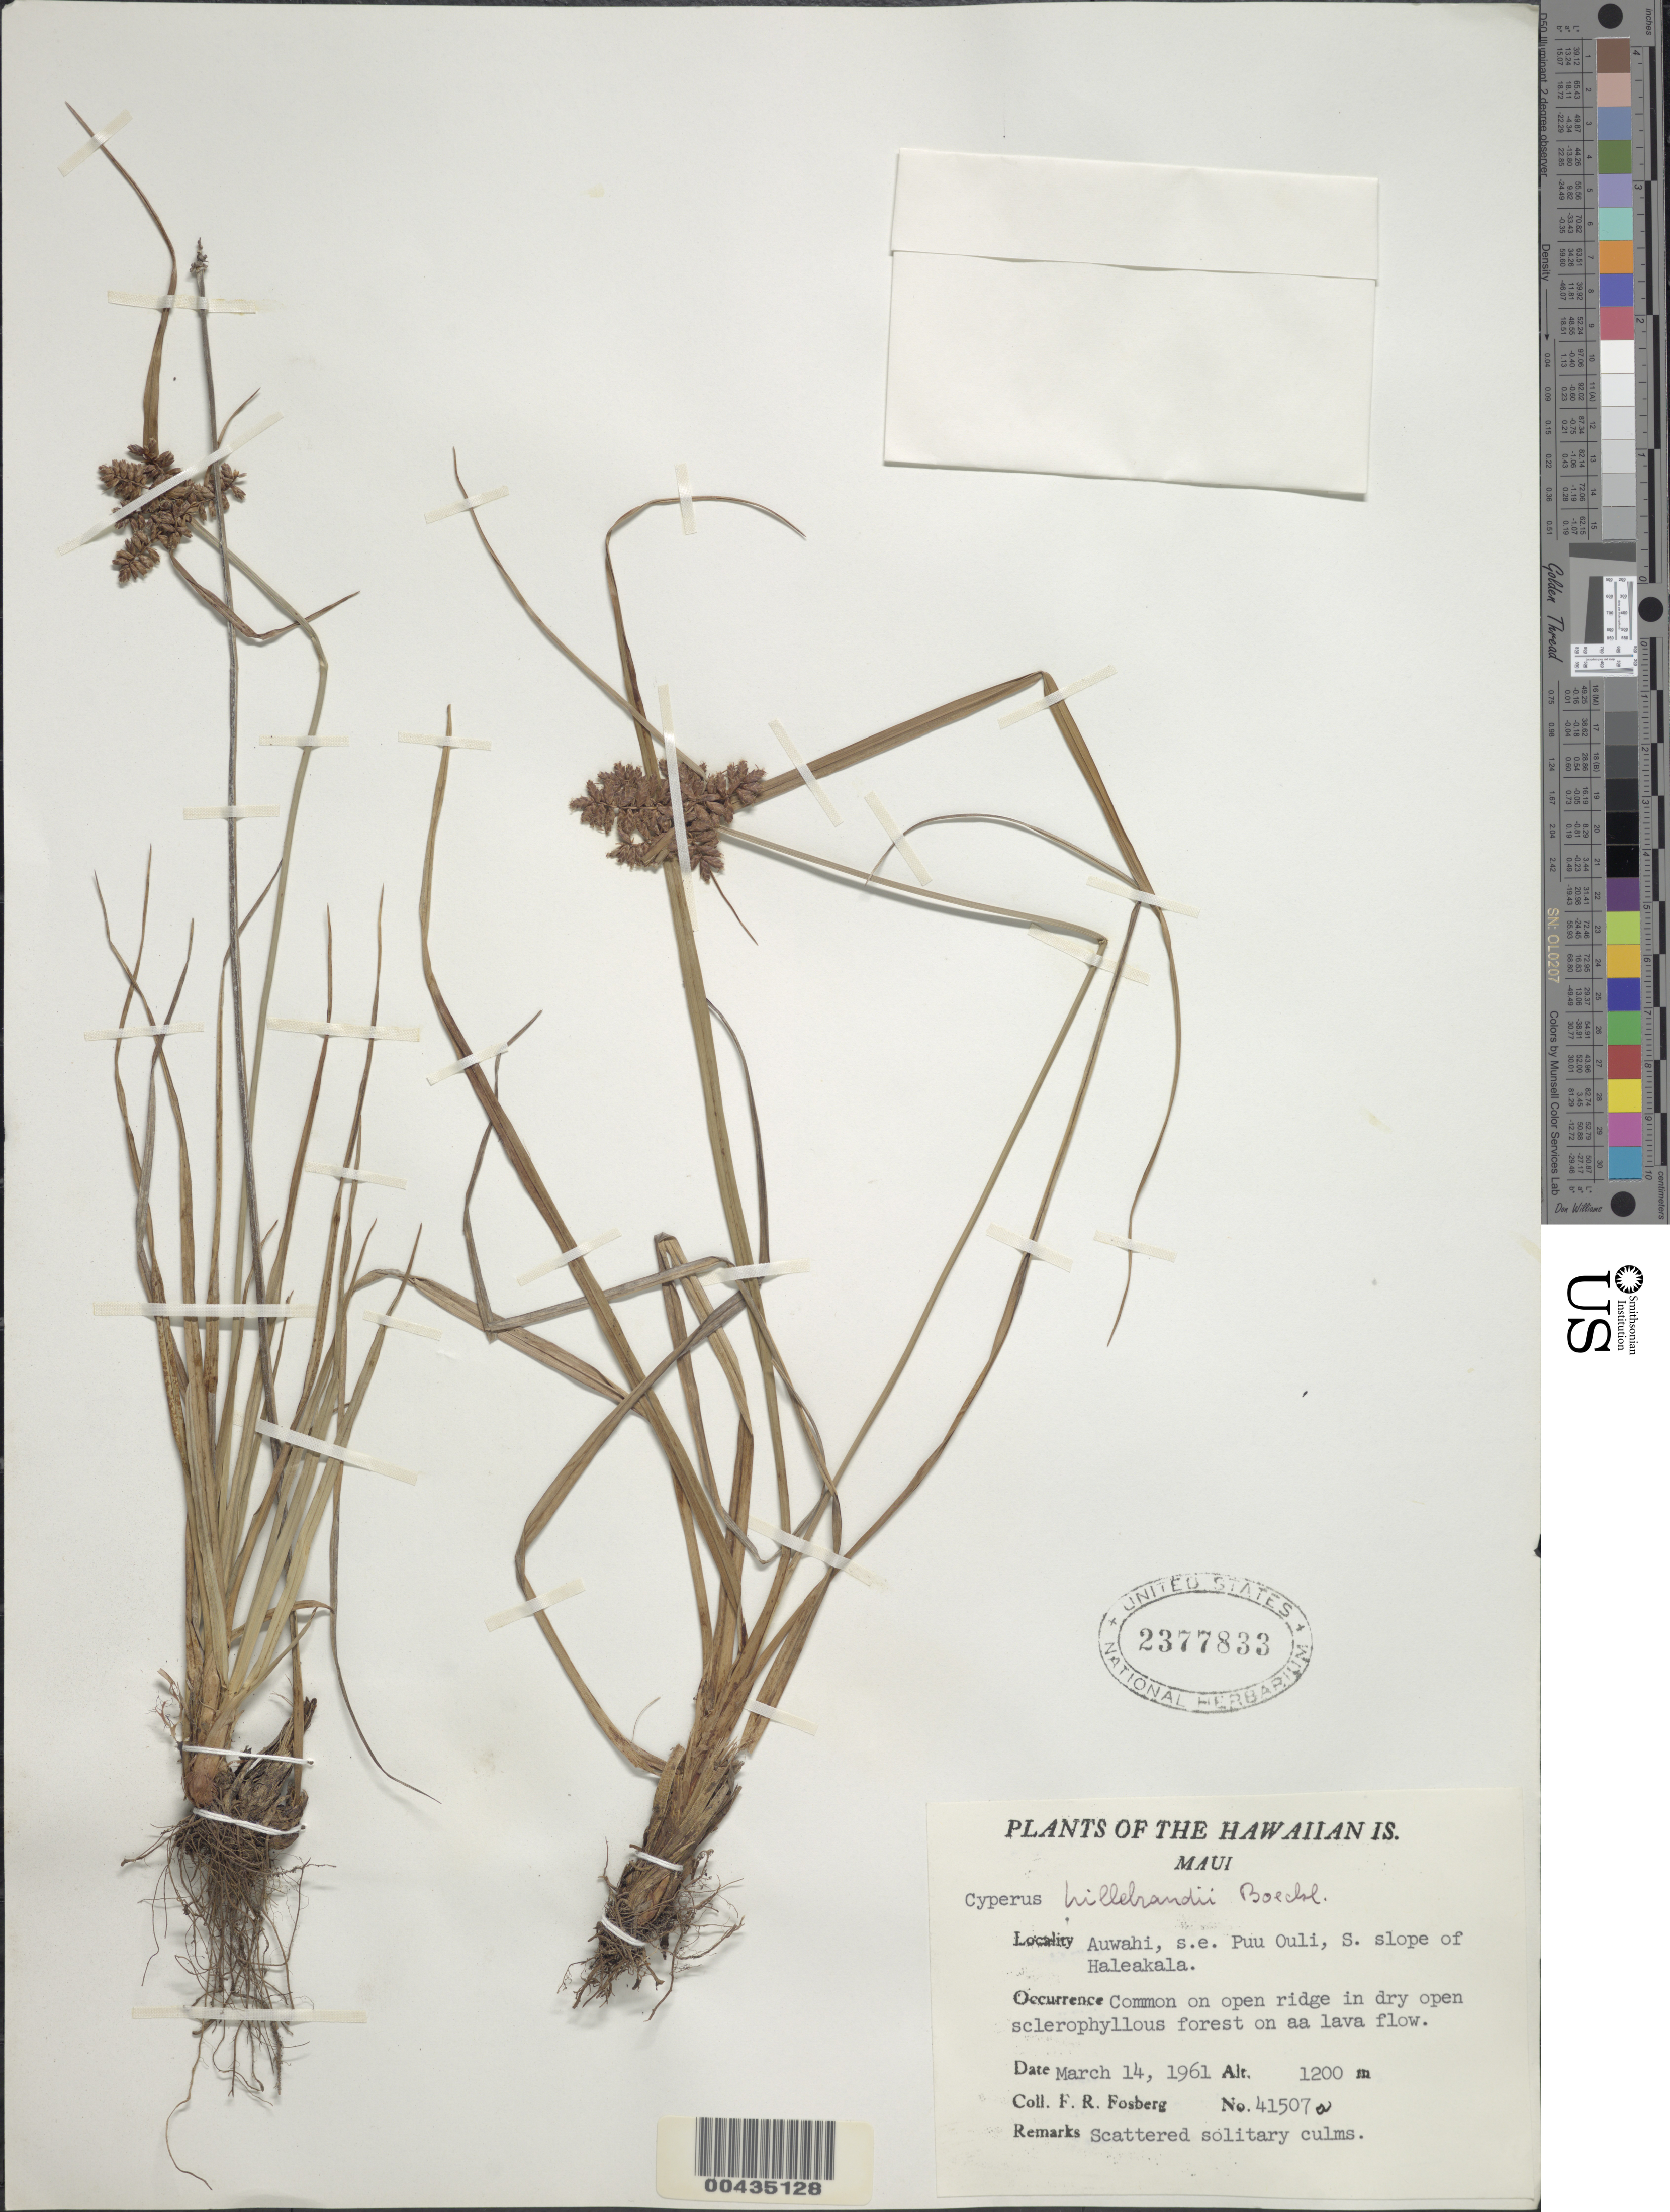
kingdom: Plantae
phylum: Tracheophyta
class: Liliopsida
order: Poales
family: Cyperaceae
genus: Cyperus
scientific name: Cyperus hillebrandii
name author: Boeckeler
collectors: F. R. Fosberg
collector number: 41507a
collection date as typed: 14 Mar 1961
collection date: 1961-03-14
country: United States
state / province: Hawaii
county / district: Maui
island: Maui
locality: Auwahi, SE Puu Ouli, S slope of Haleakala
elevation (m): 1200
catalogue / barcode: US 2377833